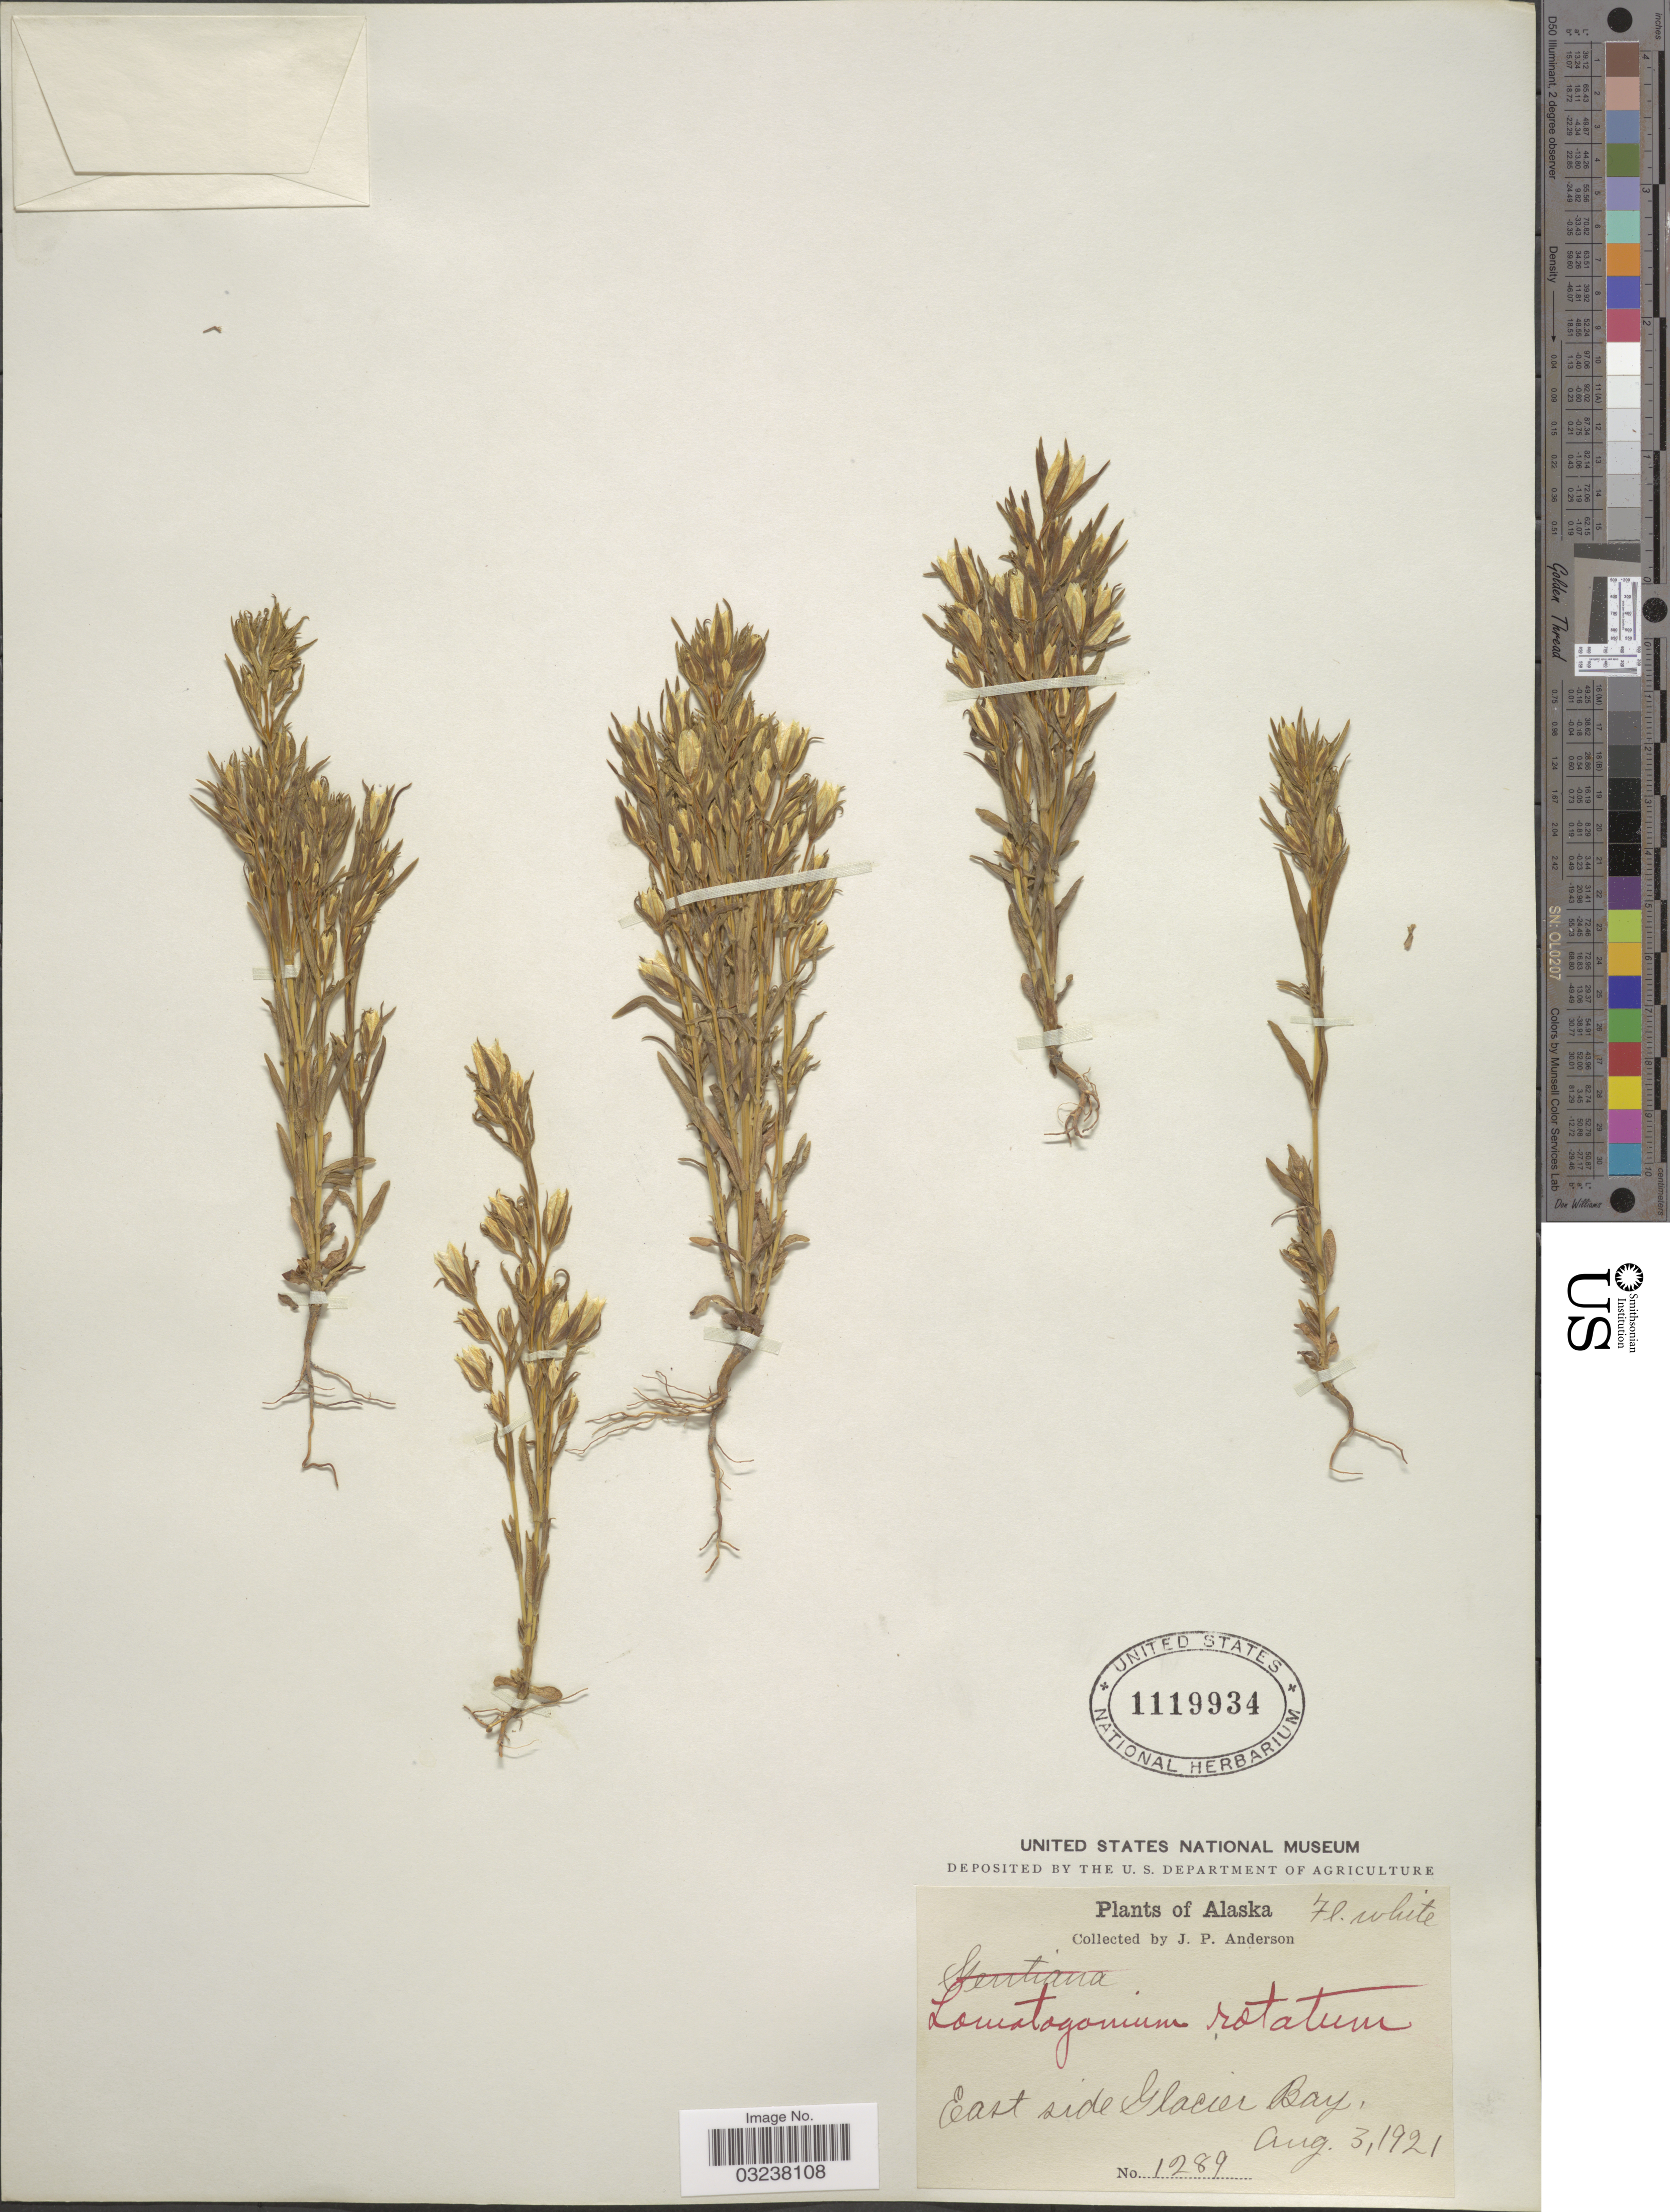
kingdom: Plantae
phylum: Tracheophyta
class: Magnoliopsida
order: Gentianales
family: Gentianaceae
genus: Lomatogonium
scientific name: Lomatogonium rotatum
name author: (L.) Fr.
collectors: J. P. Anderson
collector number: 1289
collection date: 1921-08-03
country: United States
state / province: Alaska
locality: East side Glacier Bay.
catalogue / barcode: US 1119934